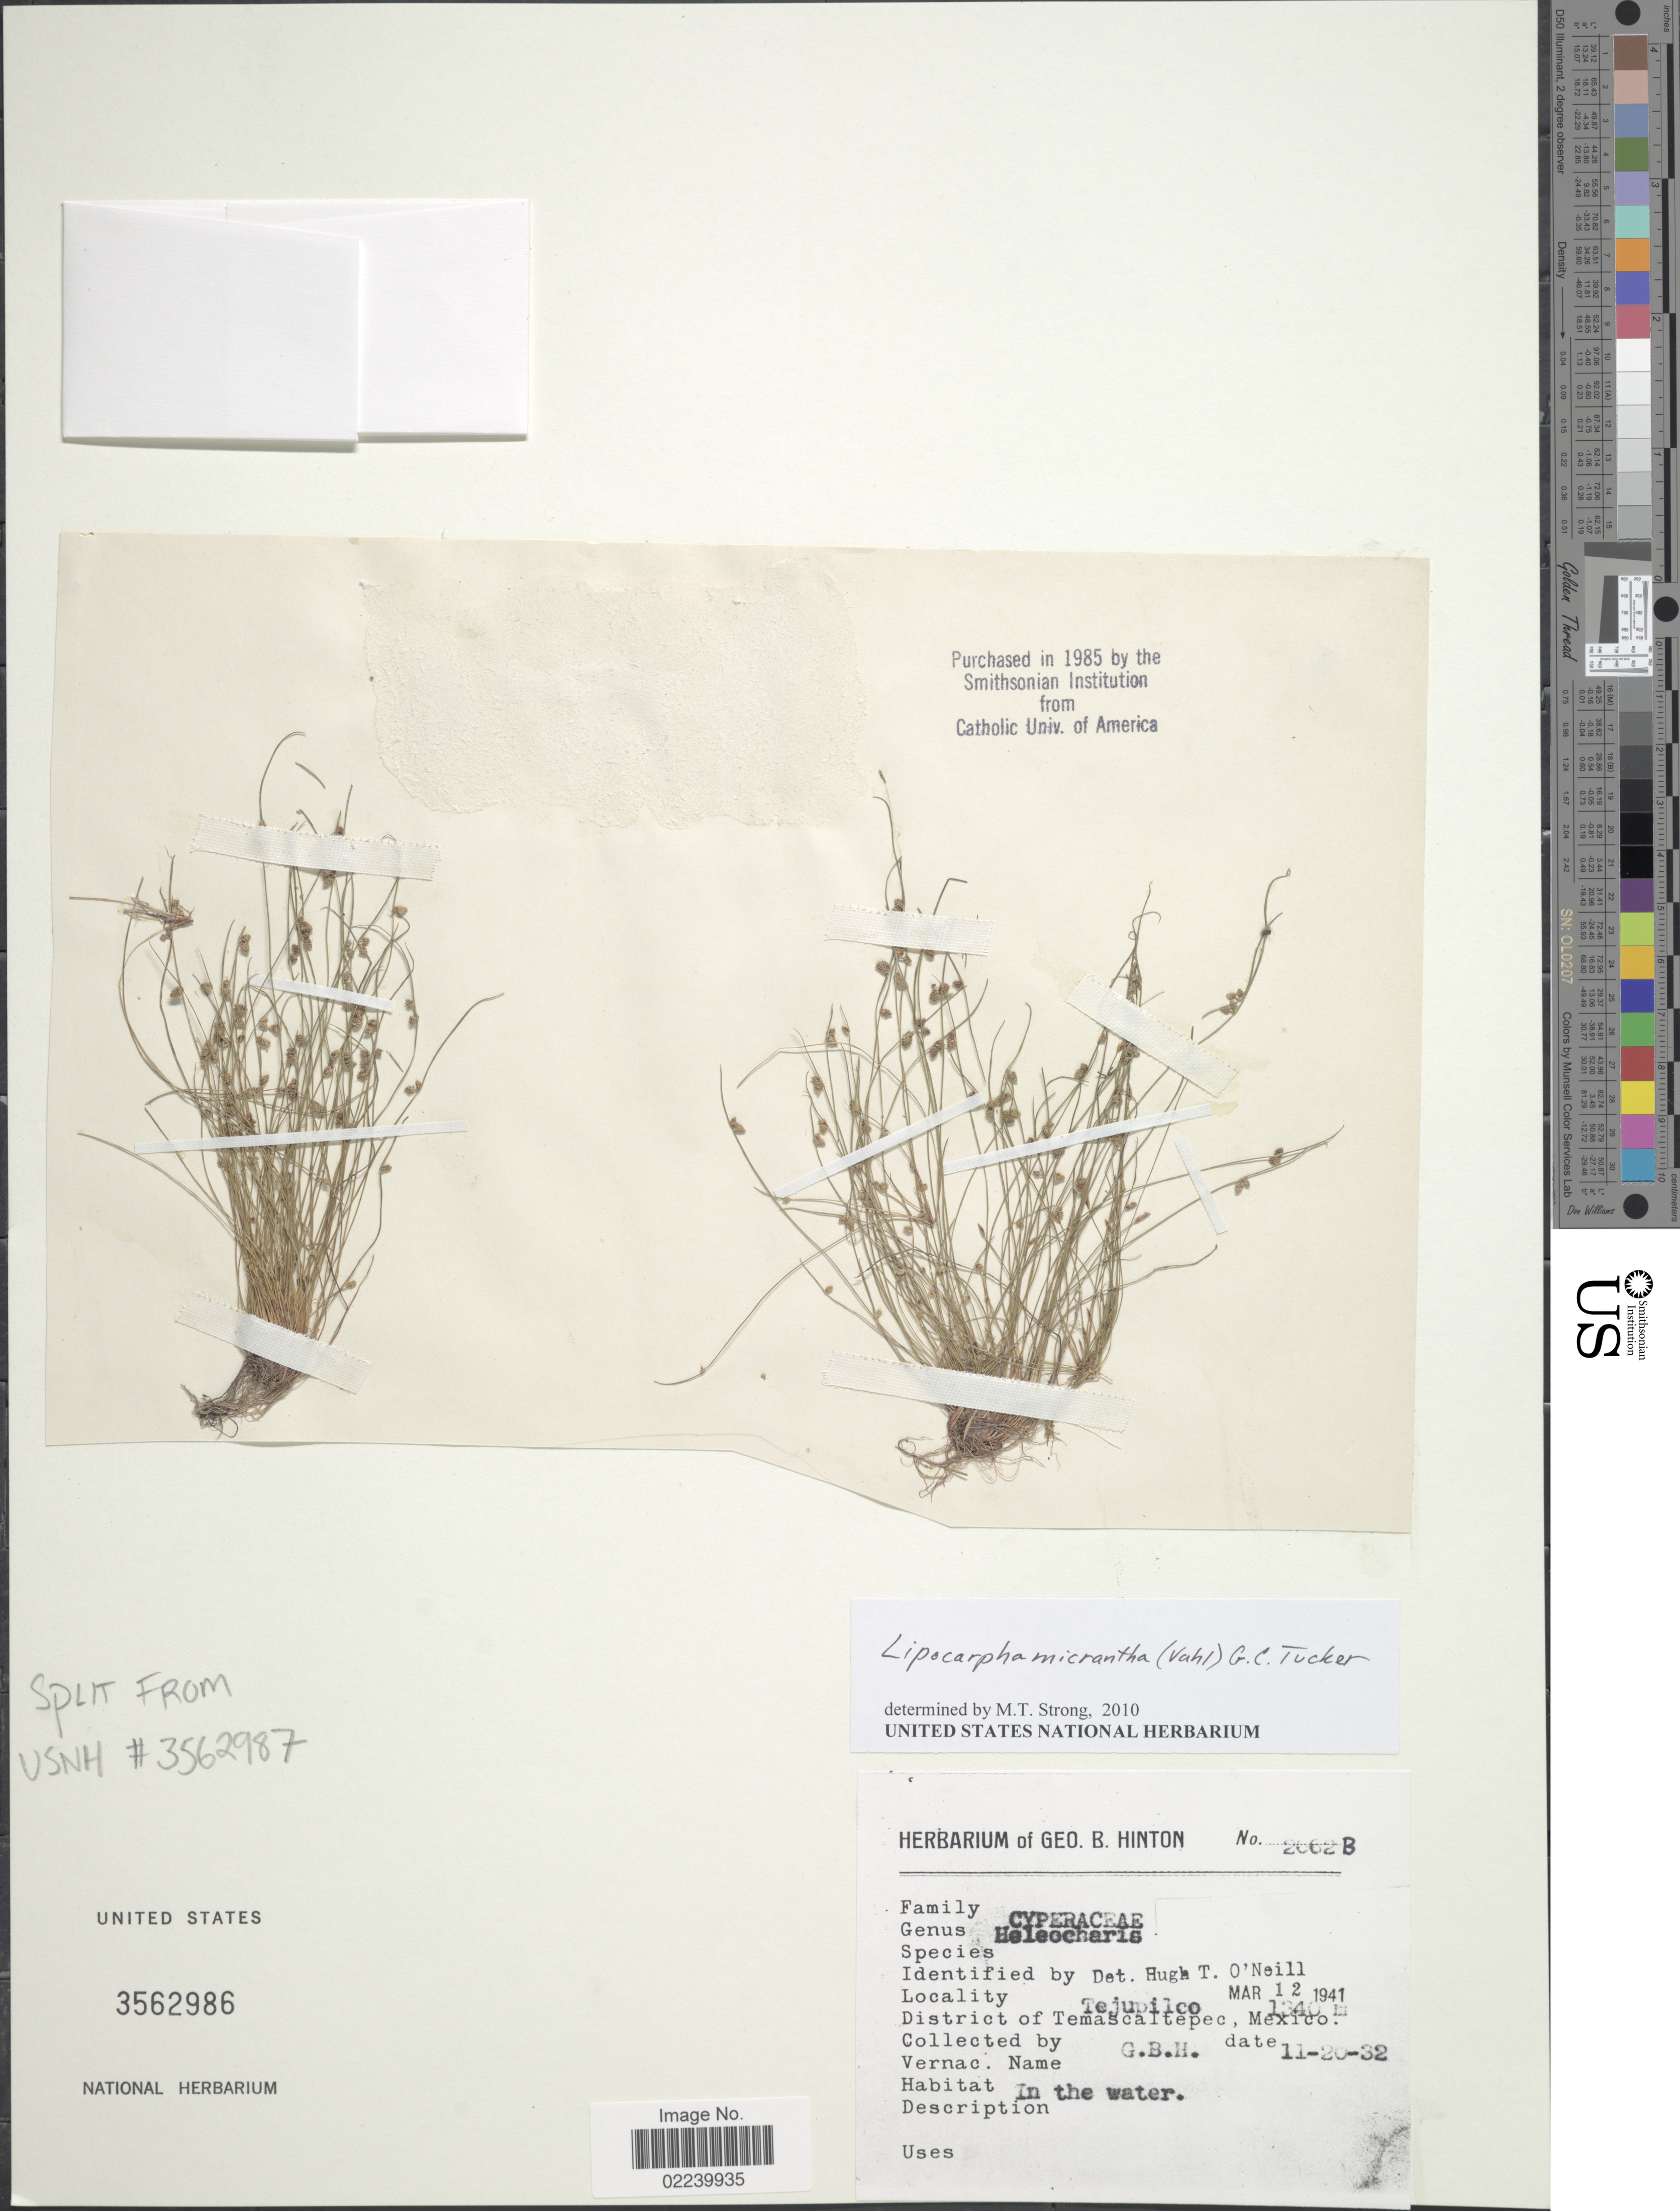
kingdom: Plantae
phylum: Tracheophyta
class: Liliopsida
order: Poales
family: Cyperaceae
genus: Cyperus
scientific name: Cyperus subsquarrosus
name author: (Muhl.) Bauters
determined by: Strong, M. T., (US), Smithsonian Institution - National Museum of Natural History (UNITED STATES)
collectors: G. B. Hinton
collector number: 2662B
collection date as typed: Transcribed d/m/y: 20/11/32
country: Mexico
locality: Tejupilco, District of Temascaltepec, in water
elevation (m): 1340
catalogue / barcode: US 3562986